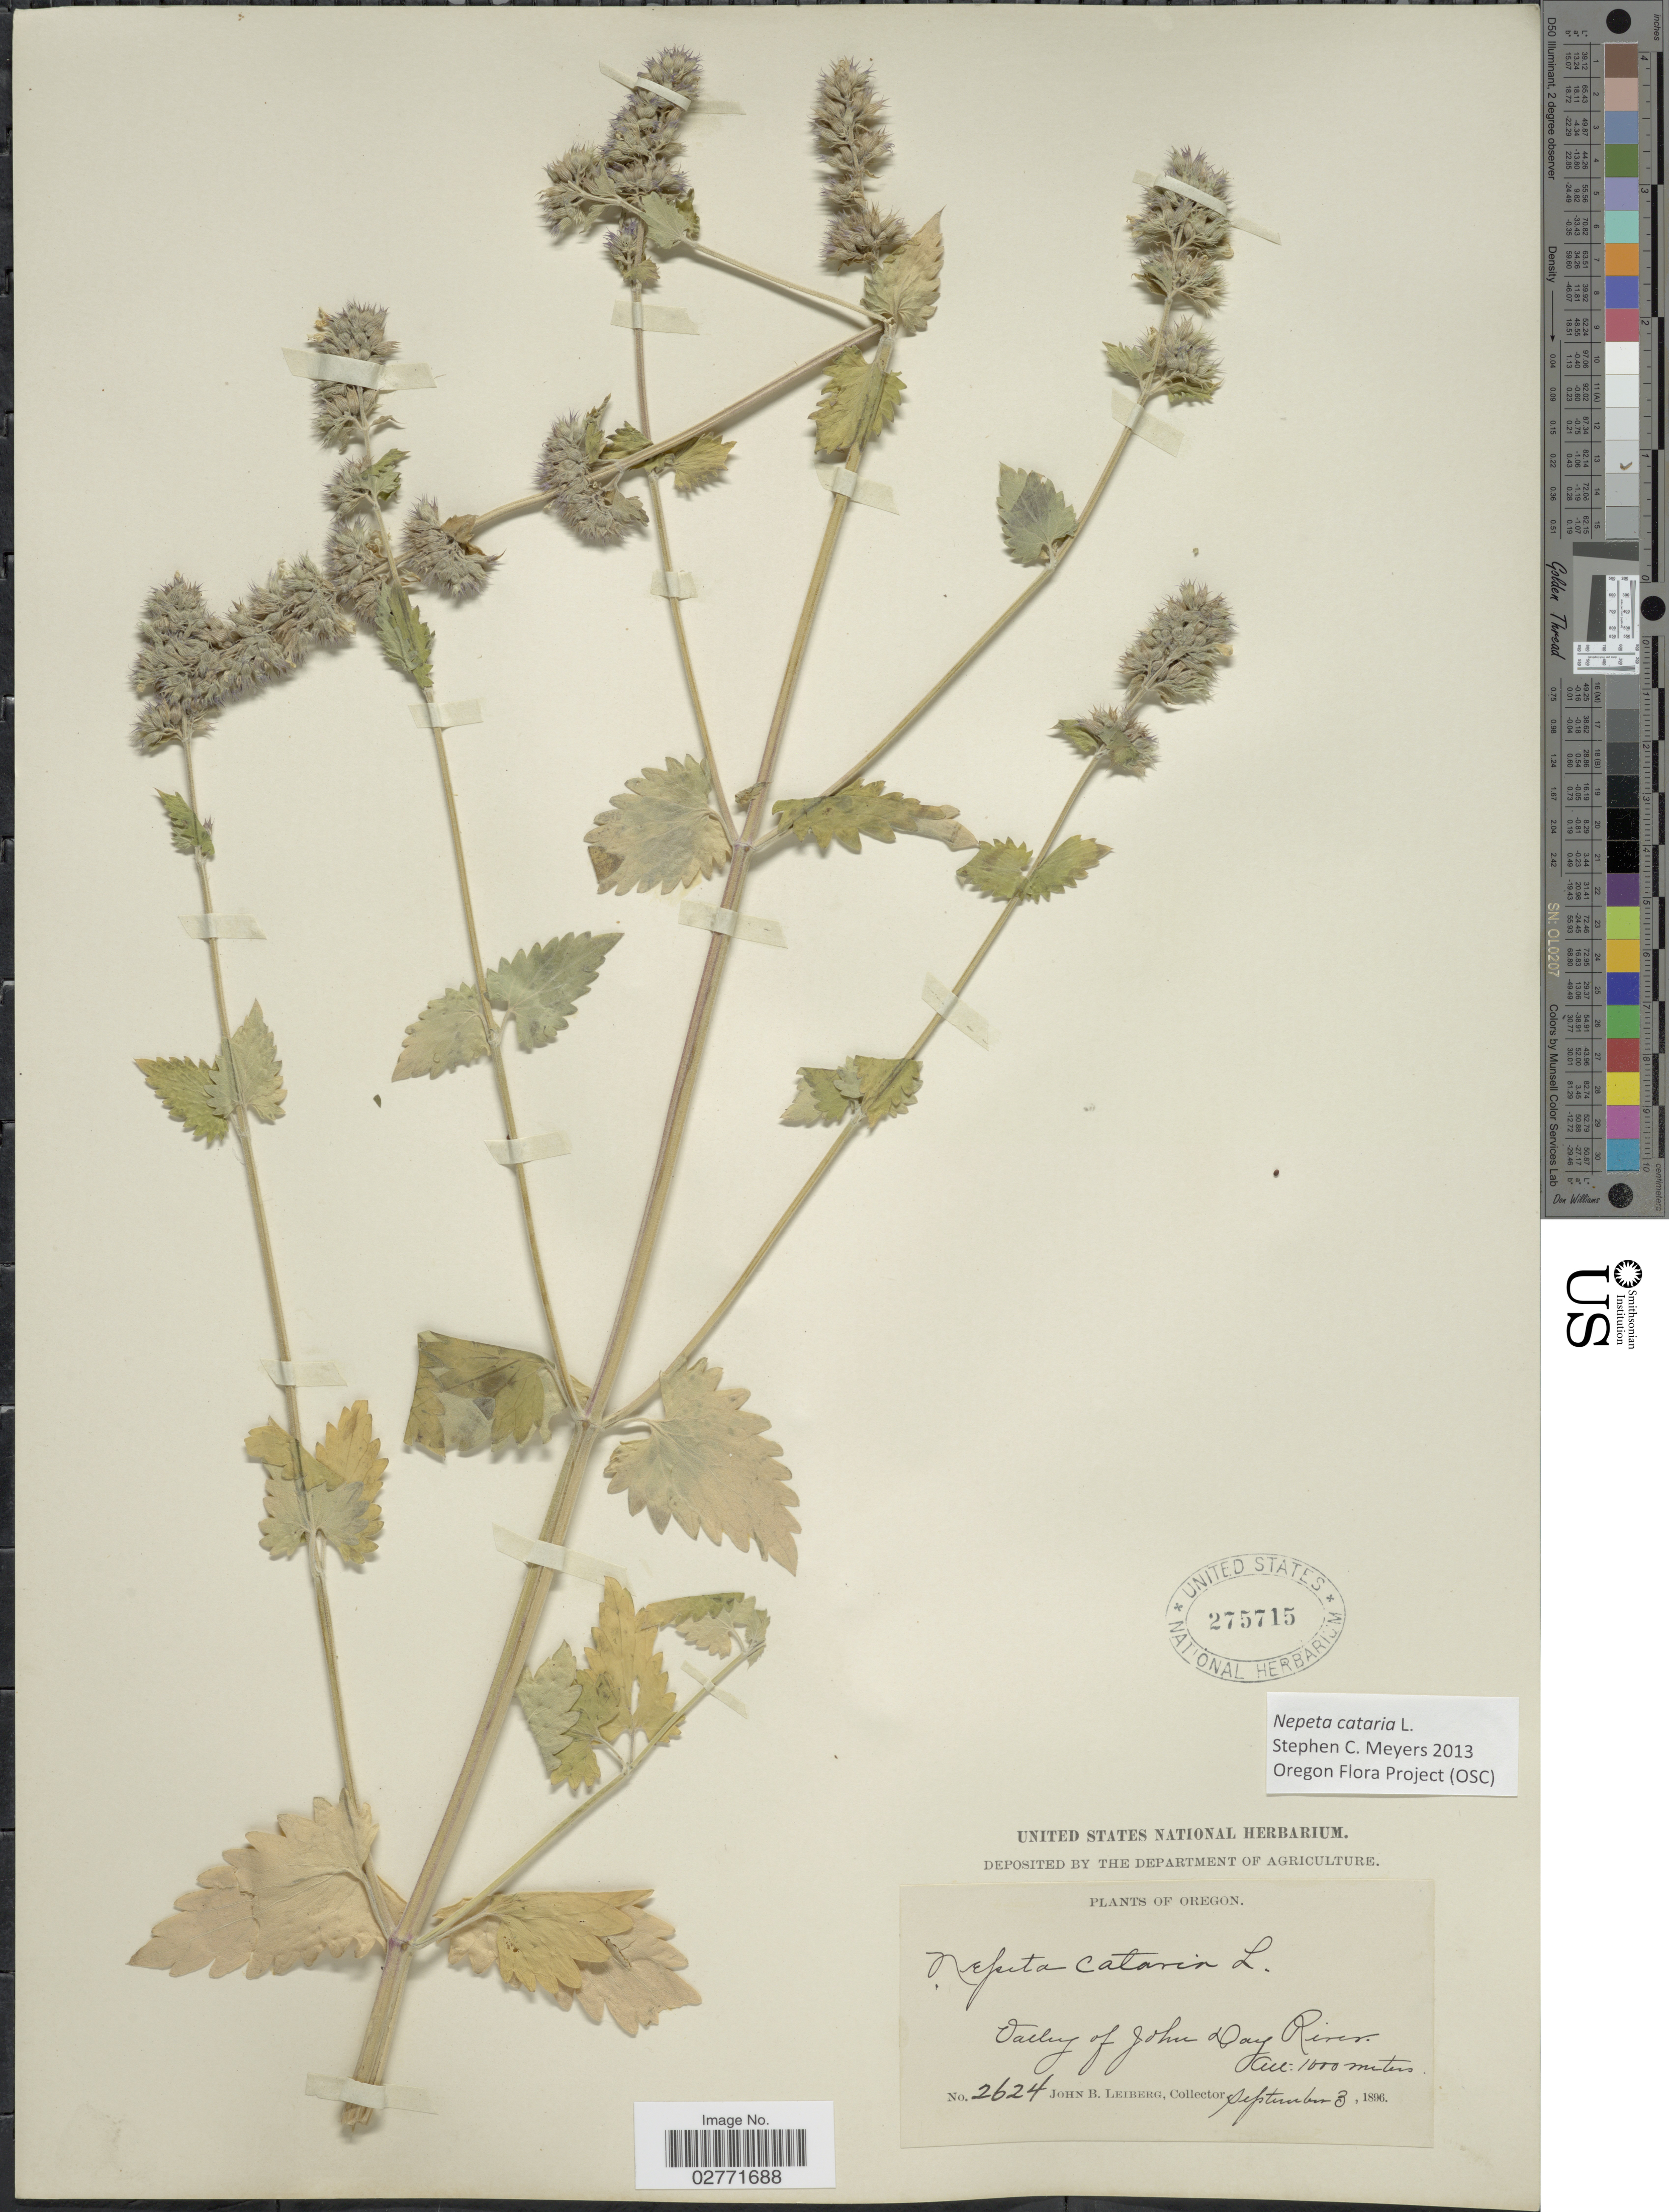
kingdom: Plantae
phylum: Tracheophyta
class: Magnoliopsida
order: Lamiales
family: Lamiaceae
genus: Nepeta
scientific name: Nepeta cataria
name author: L.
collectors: J. B. Leiberg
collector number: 2624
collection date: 1896-09-03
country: United States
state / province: Oregon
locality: Valley of John Day River.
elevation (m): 1000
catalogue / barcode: US 275715